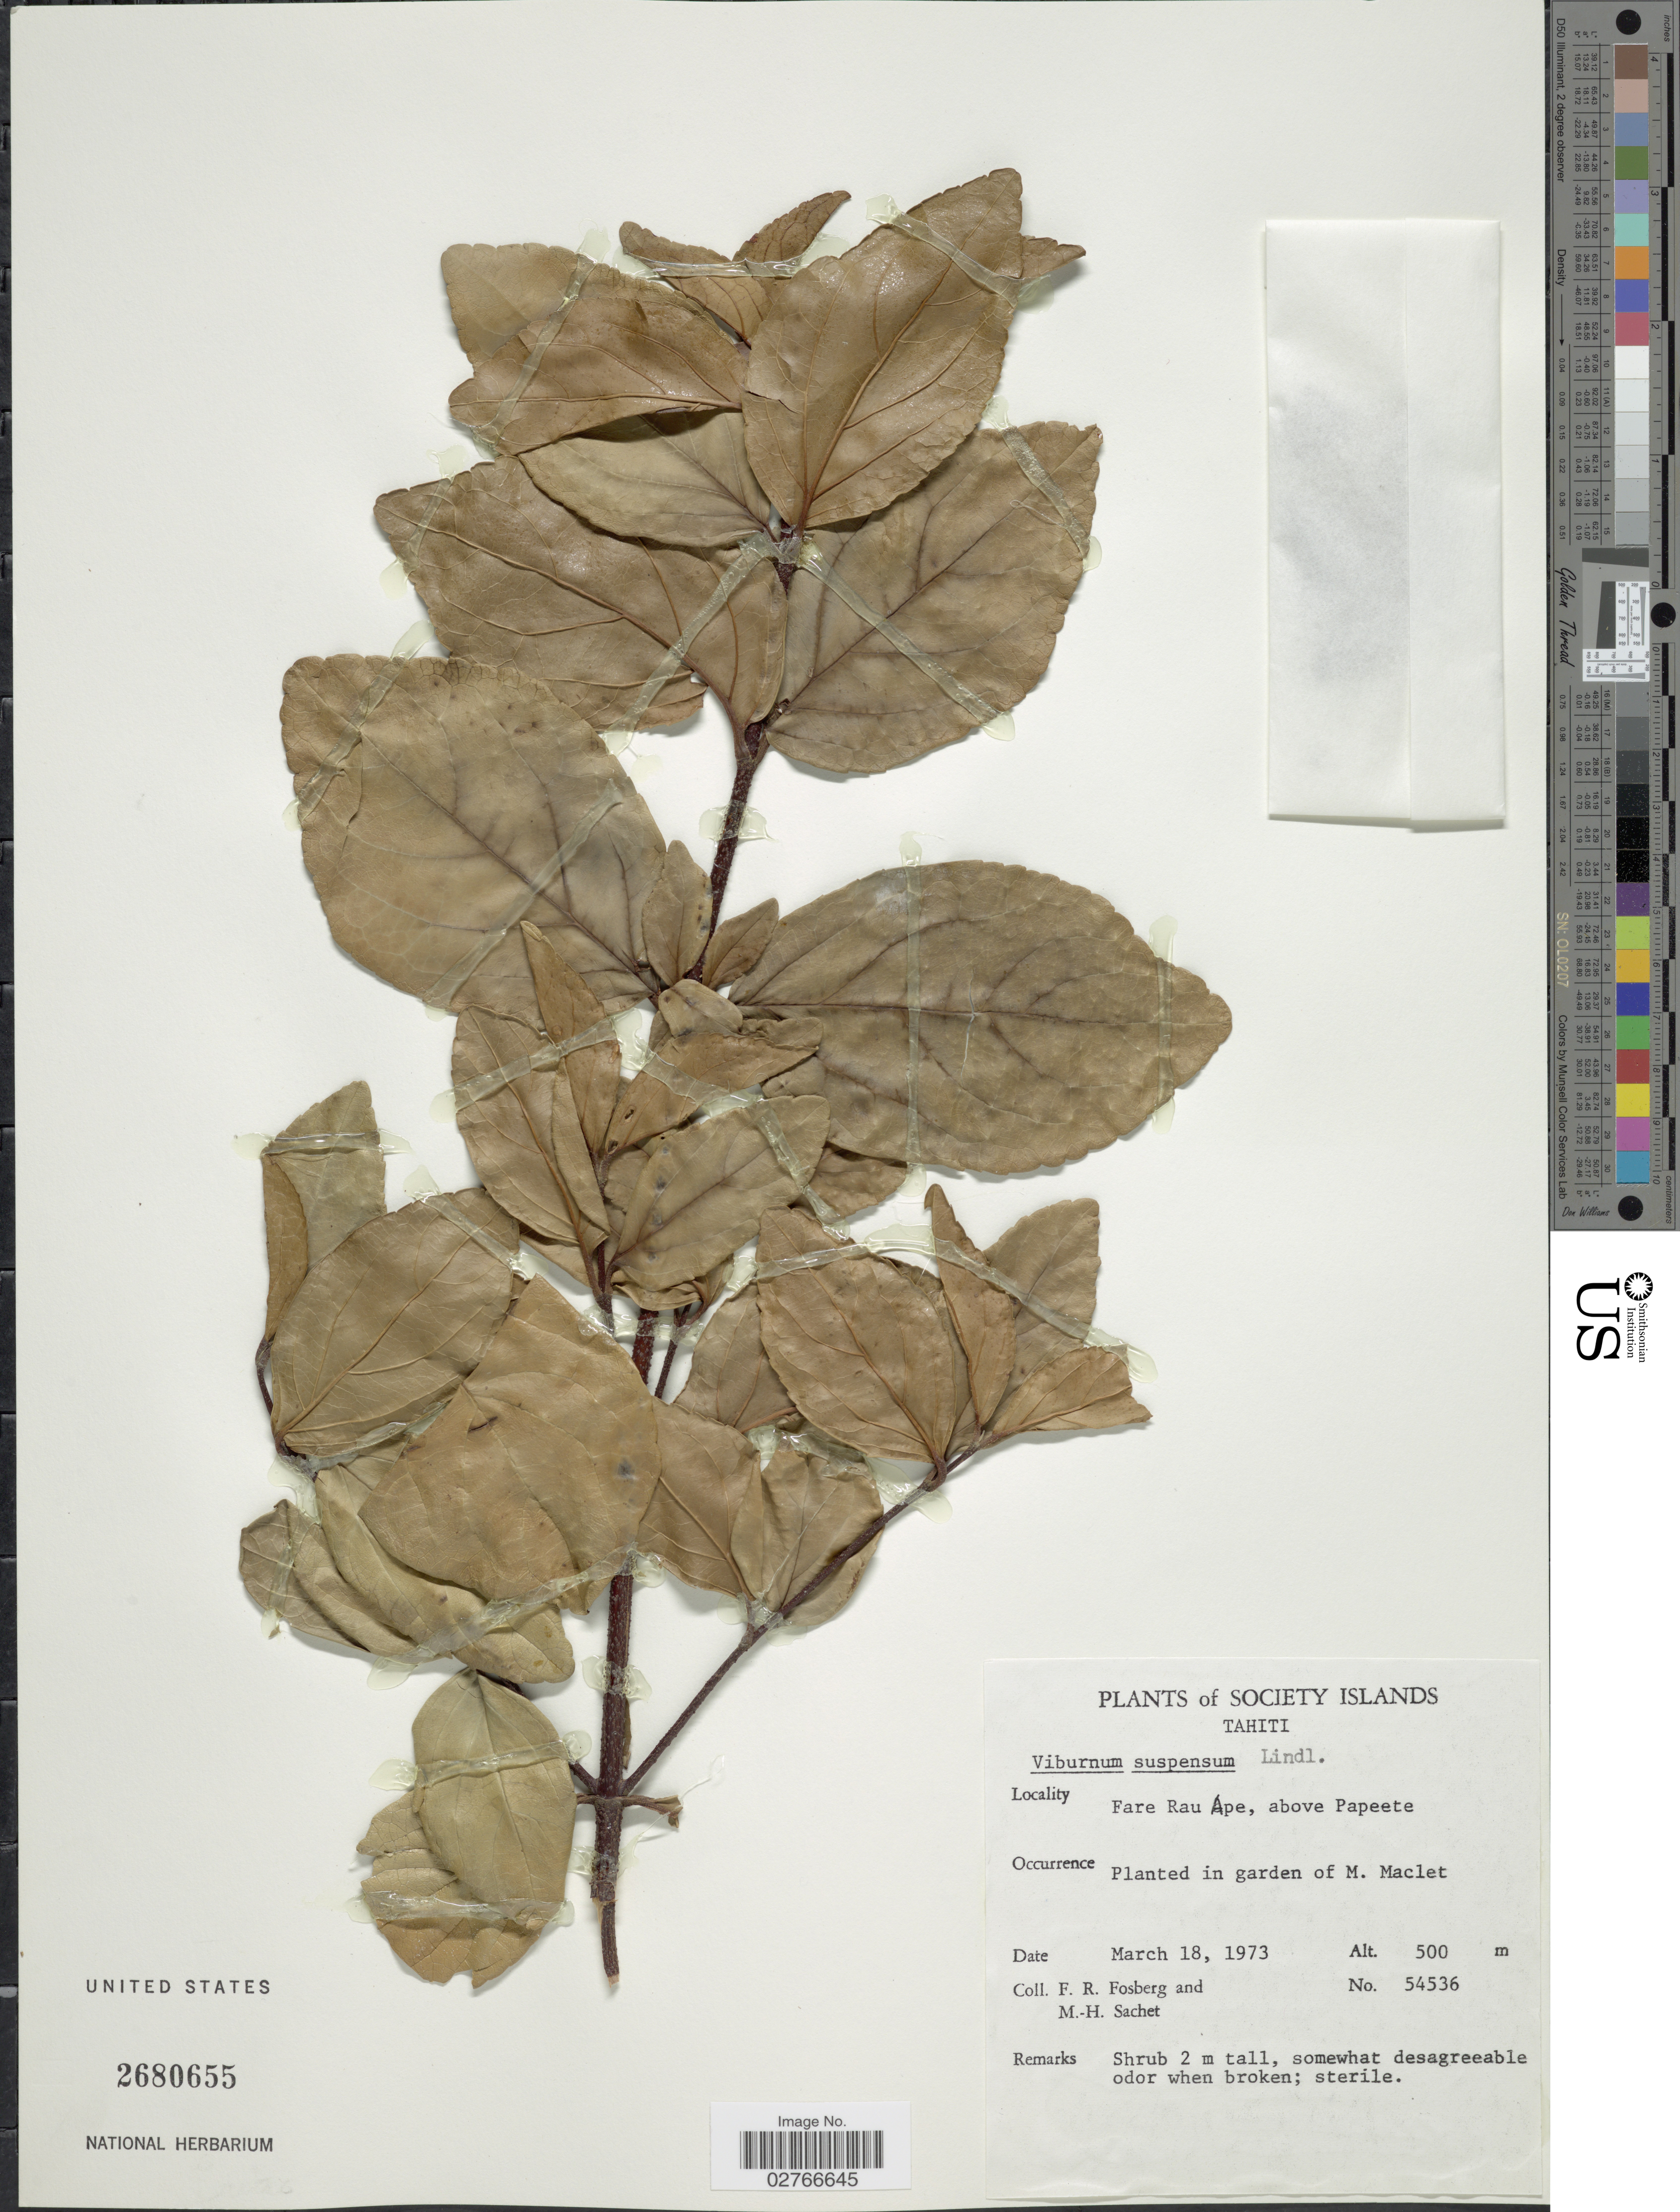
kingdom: Plantae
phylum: Tracheophyta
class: Magnoliopsida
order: Dipsacales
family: Viburnaceae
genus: Viburnum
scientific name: Viburnum suspensum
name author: Lindl.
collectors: F. R. Fosberg & M.-H. Sachet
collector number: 54536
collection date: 1973-03-18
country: French Polynesia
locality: Society Islands. Tahiti. Fare Rau Ape, above Papetee. In garden of M. Maclet.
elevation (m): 500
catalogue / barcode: US 2680655